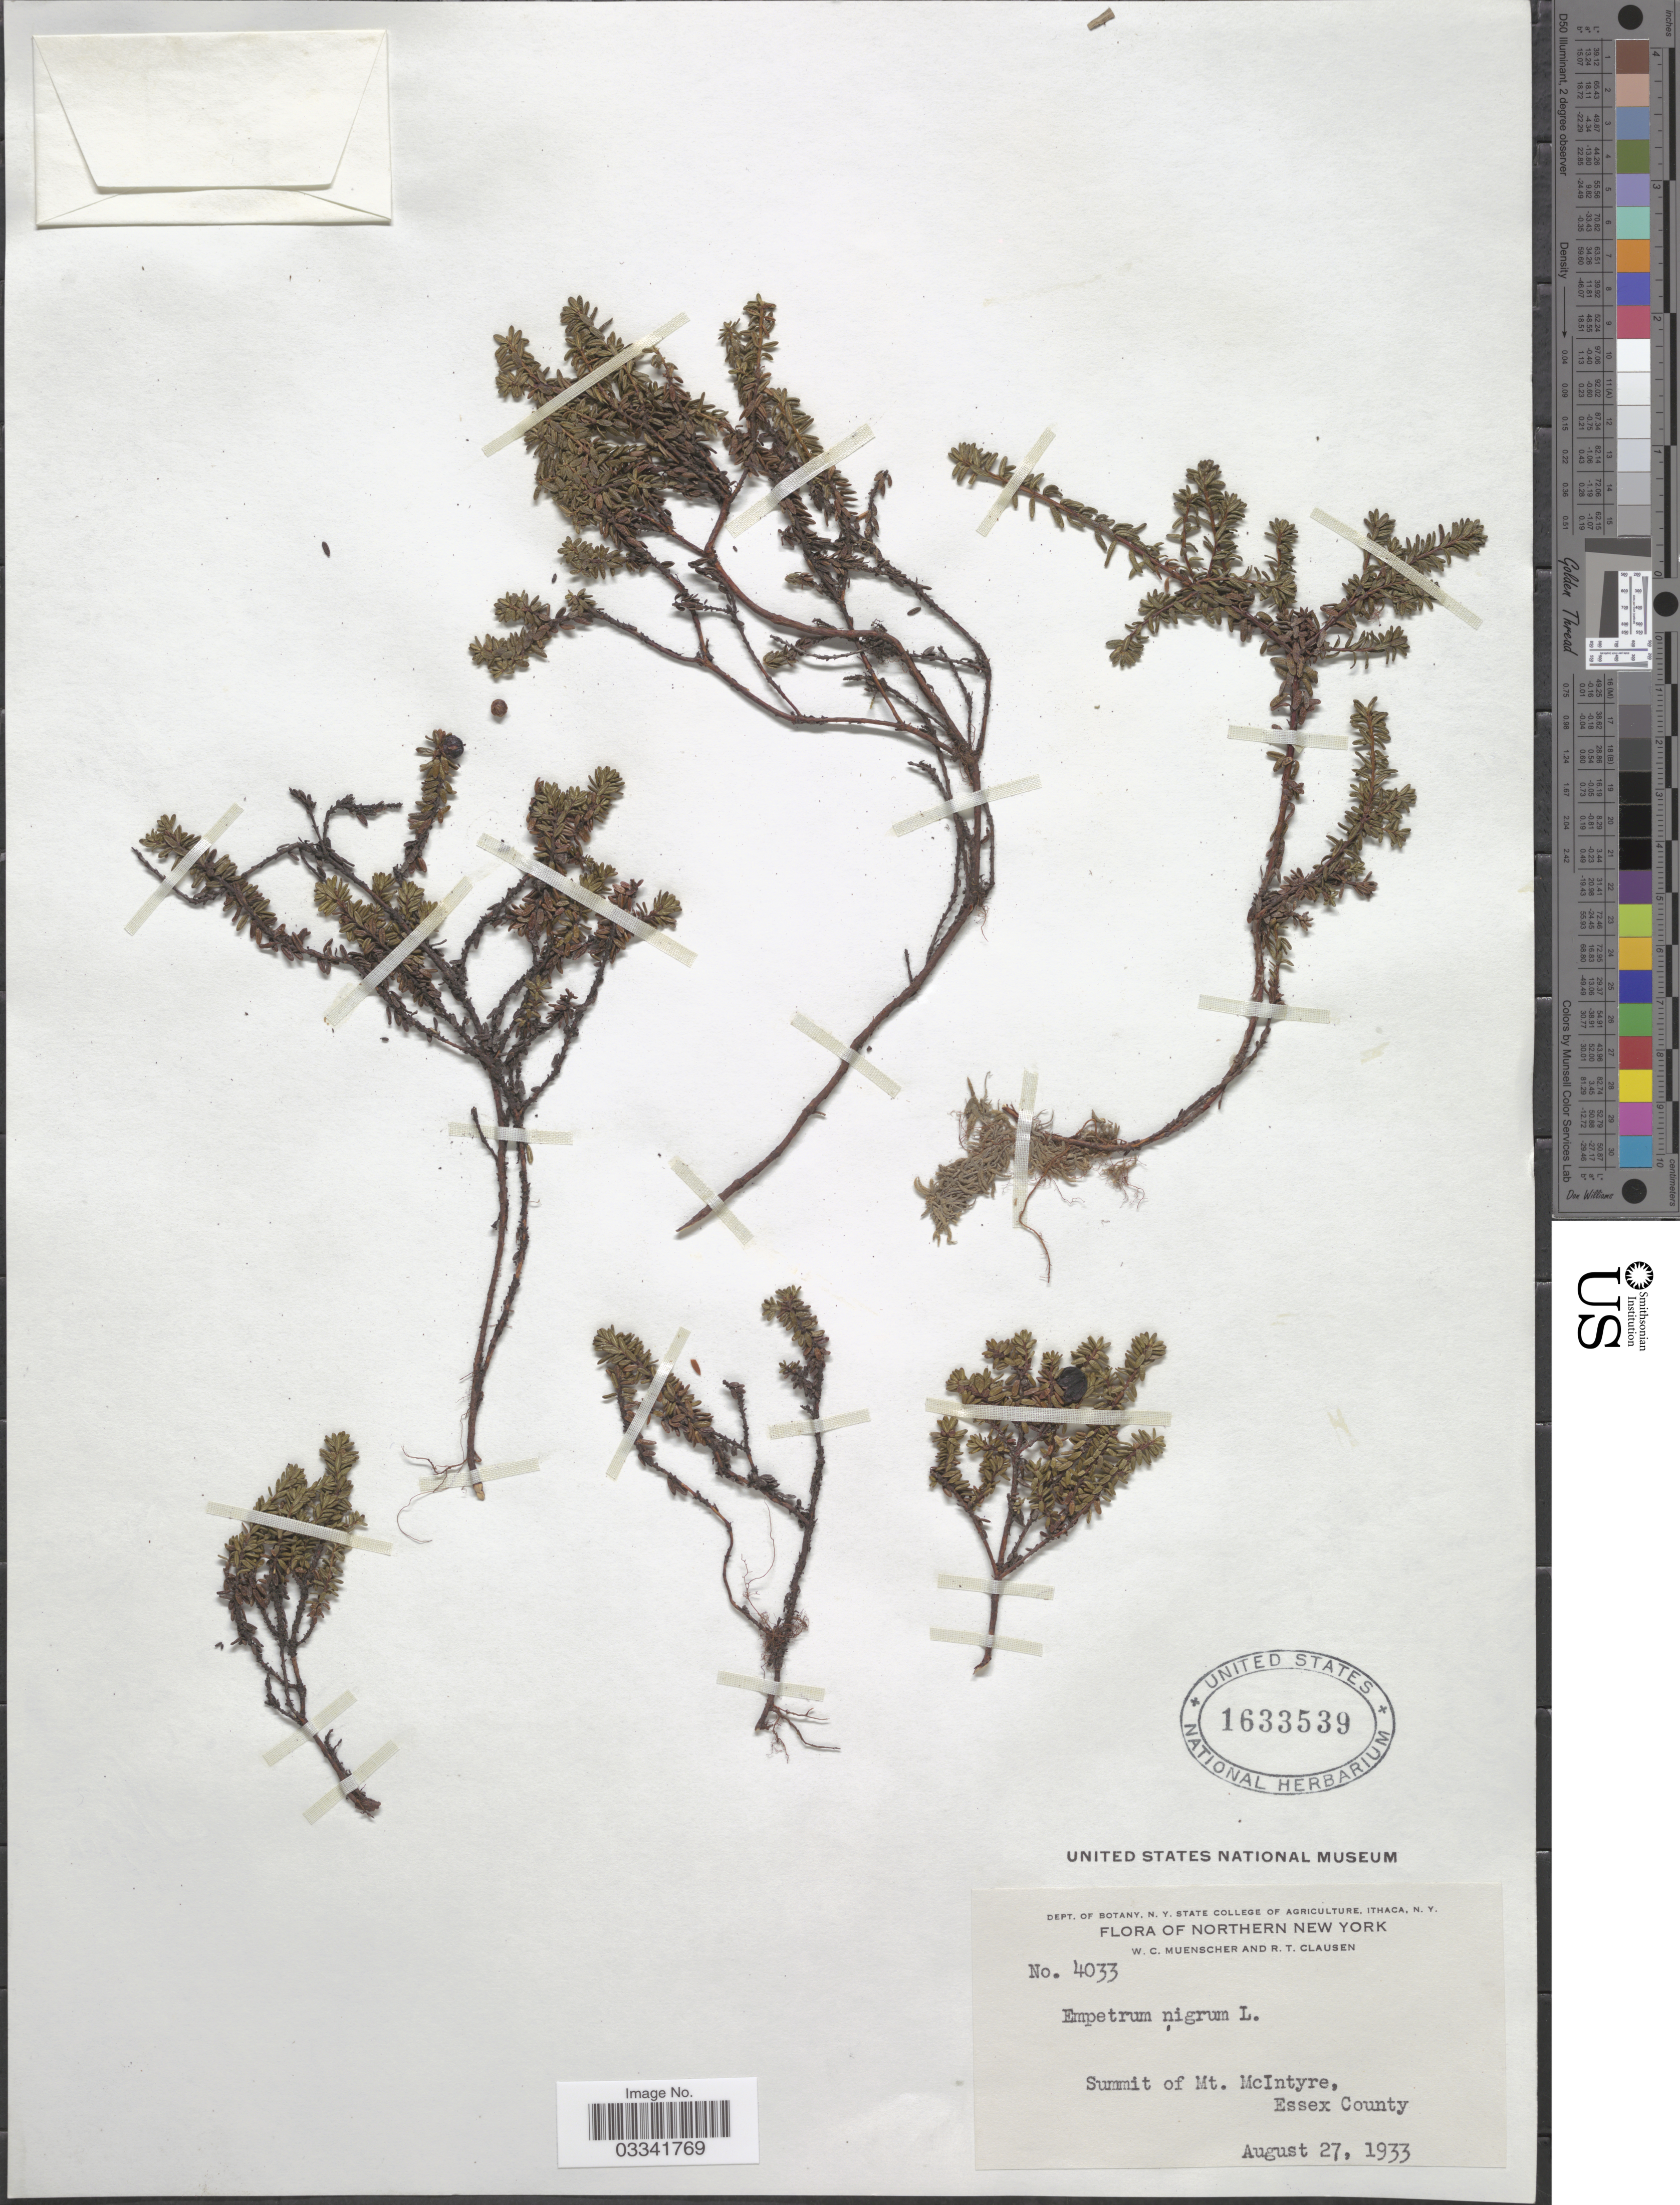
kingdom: Plantae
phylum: Tracheophyta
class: Magnoliopsida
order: Ericales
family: Ericaceae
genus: Empetrum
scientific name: Empetrum nigrum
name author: L.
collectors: W. Muenscher & R. T. Clausen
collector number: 4033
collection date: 1933-08-27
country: United States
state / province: New York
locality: Northern New York. Summit of Mt. McIntyre, Essex County.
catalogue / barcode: US 1633539